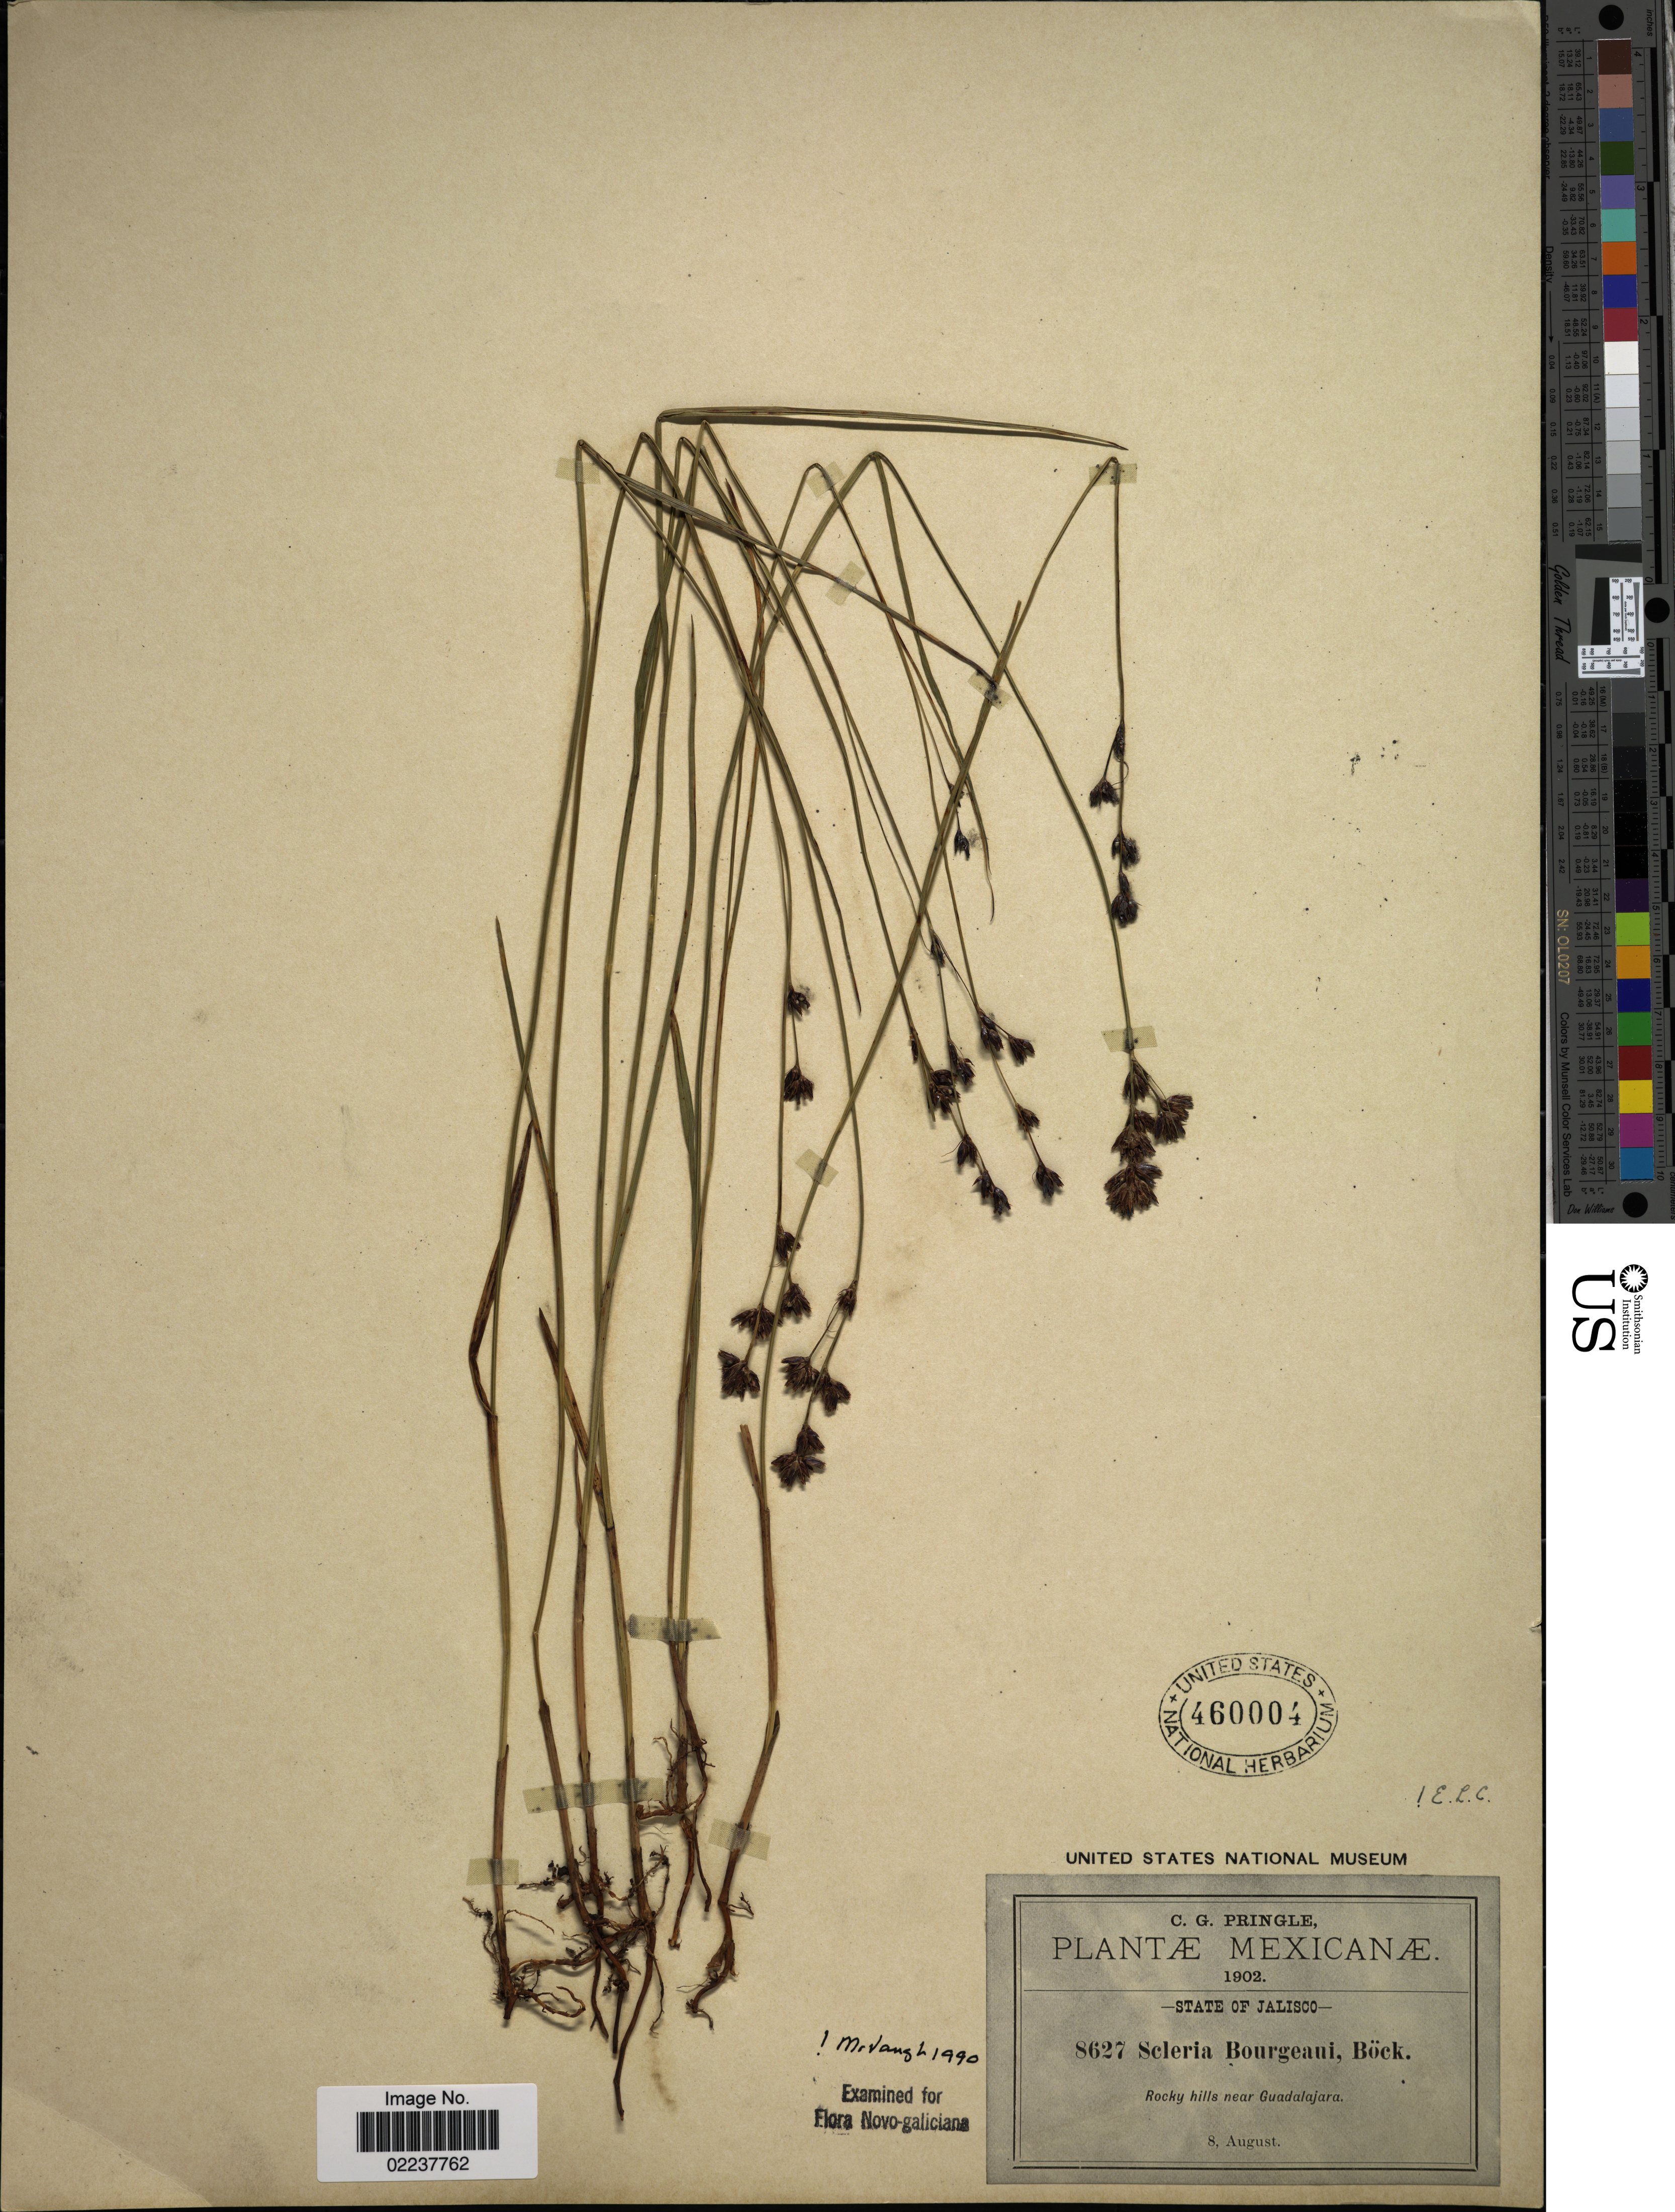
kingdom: Plantae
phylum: Tracheophyta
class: Liliopsida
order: Poales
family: Cyperaceae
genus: Scleria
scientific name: Scleria bourgeaui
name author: Boeckeler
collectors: C. G. Pringle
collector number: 8627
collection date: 1902-08-08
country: Mexico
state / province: Jalisco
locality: Near Guadalajara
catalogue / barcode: US 460004